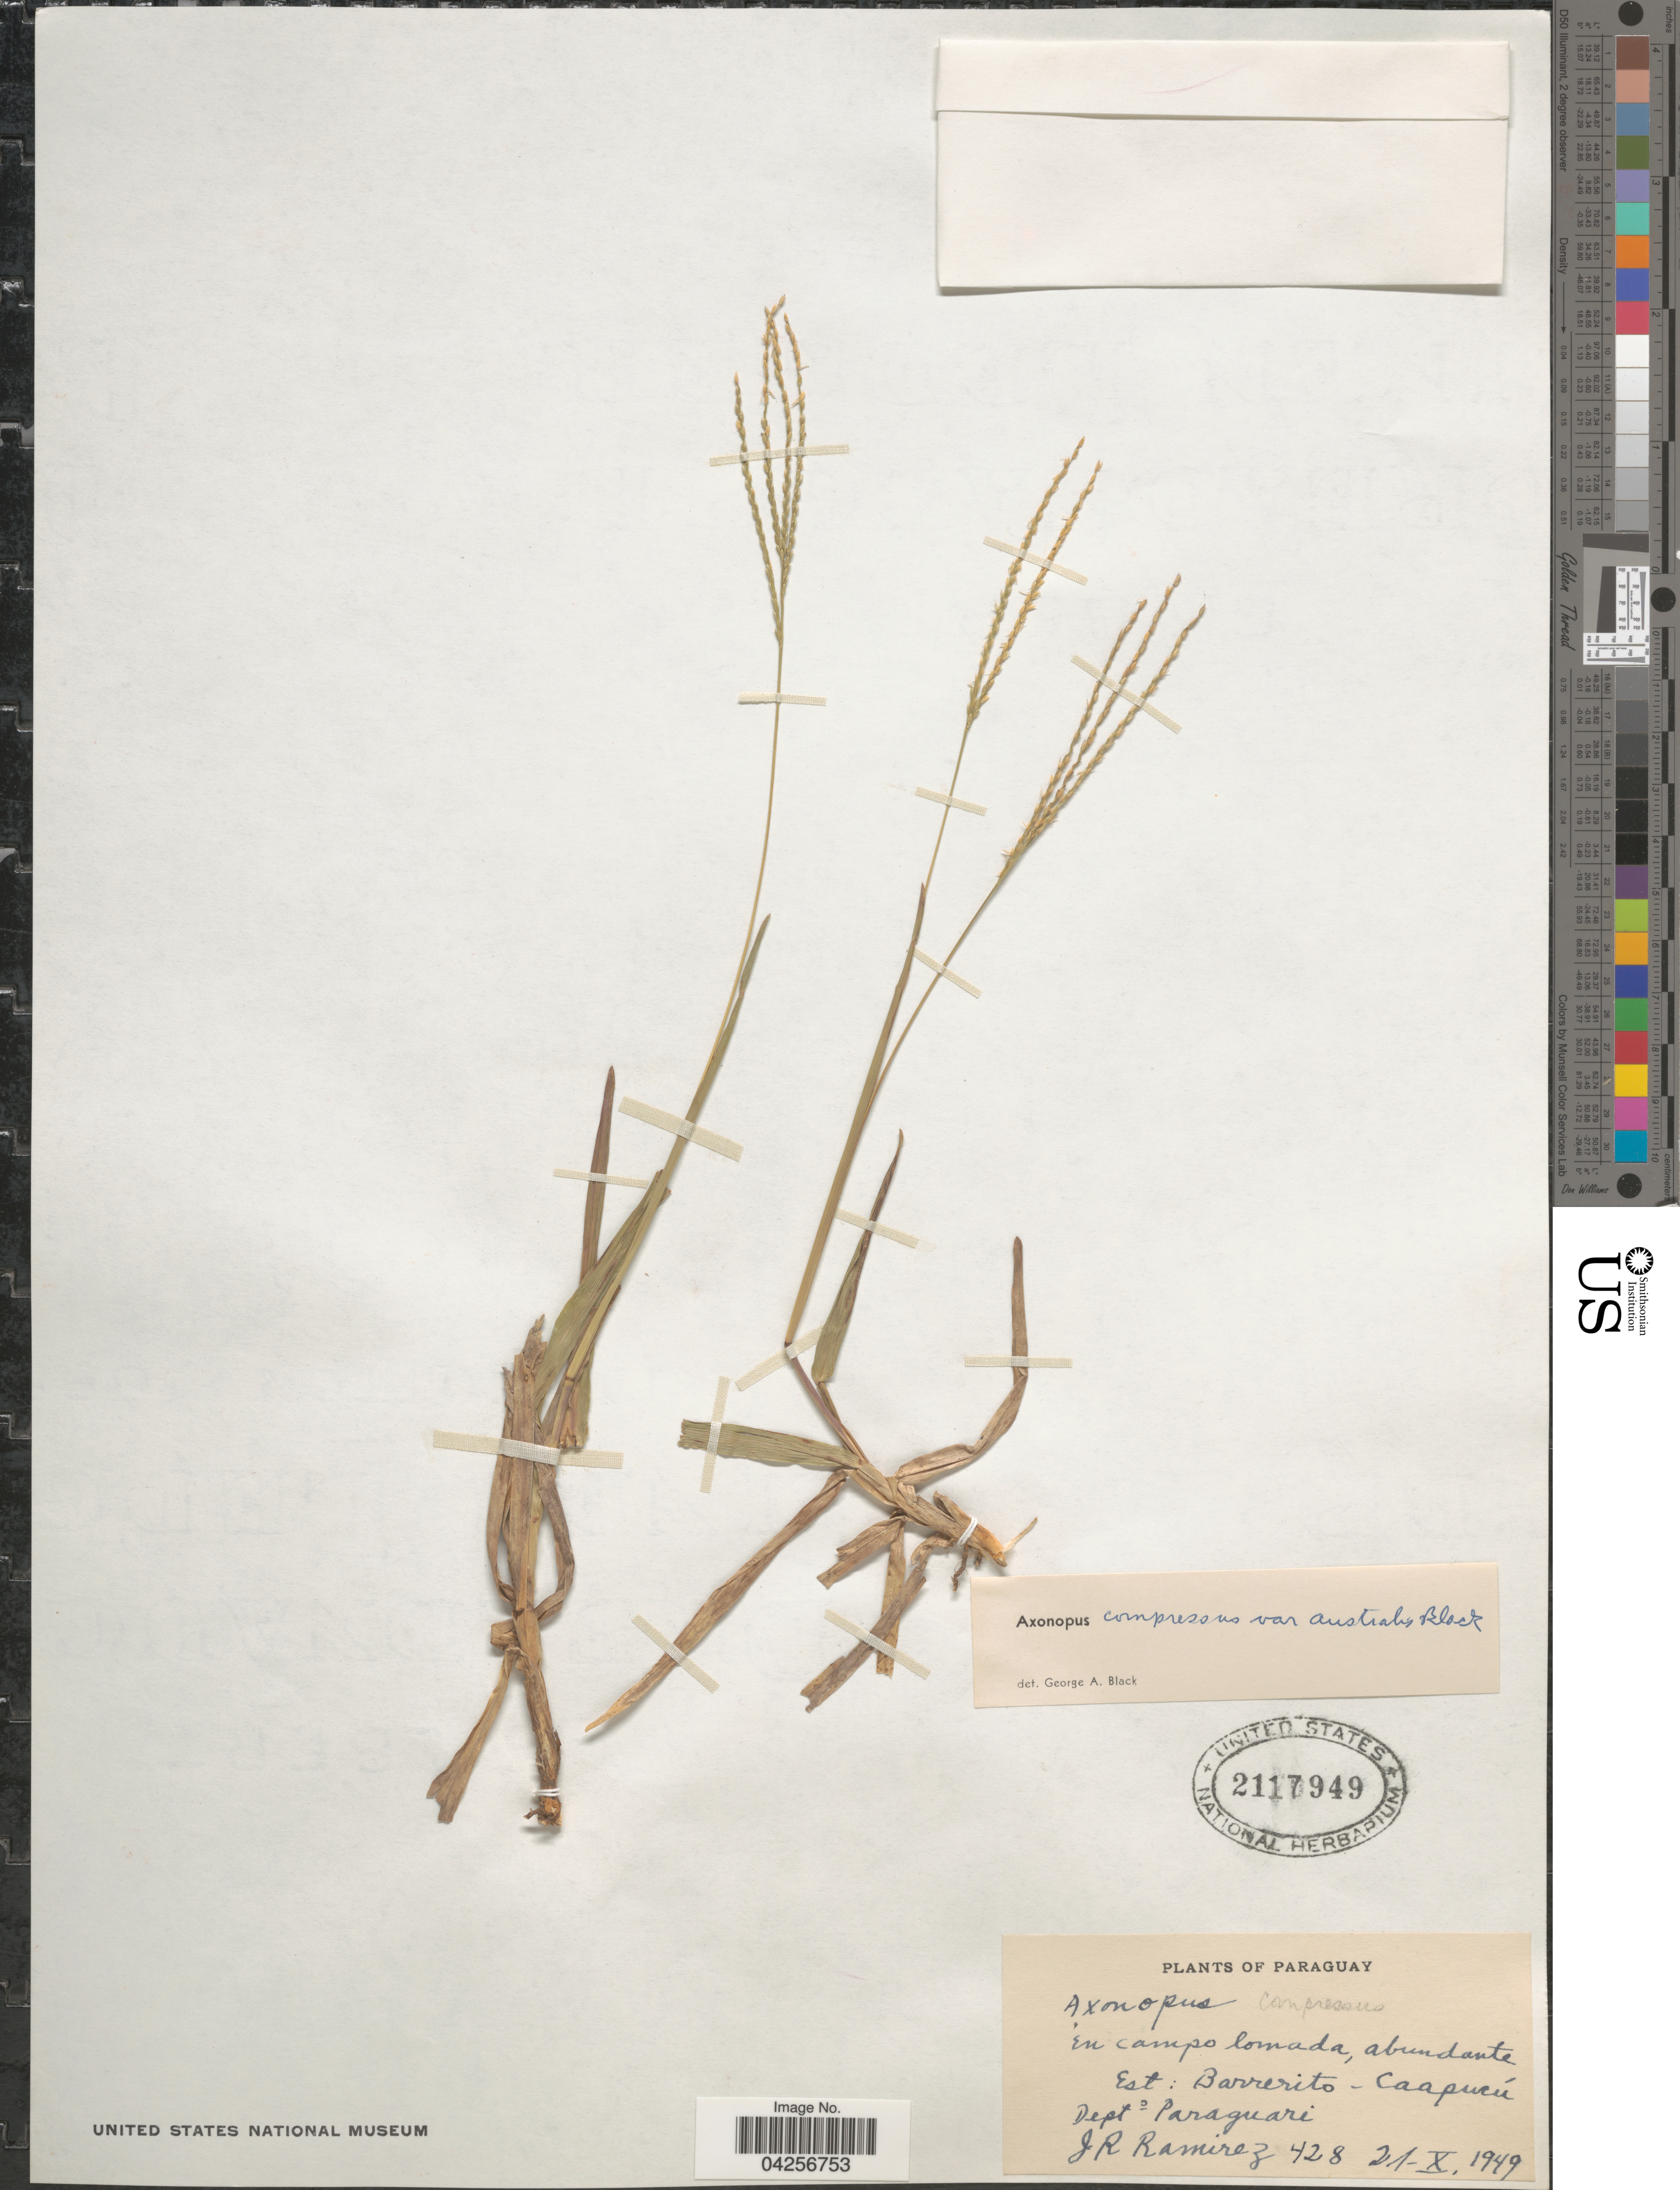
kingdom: Plantae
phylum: Tracheophyta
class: Liliopsida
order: Poales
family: Poaceae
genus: Axonopus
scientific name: Axonopus compressus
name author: (Sw.) P. Beauv.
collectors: J. Ramirez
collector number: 428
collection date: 1949-10-21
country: Paraguay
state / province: Paraguari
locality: Est: Barrerito - Caapucú. Depto Paraguari.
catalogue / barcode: US 2117949